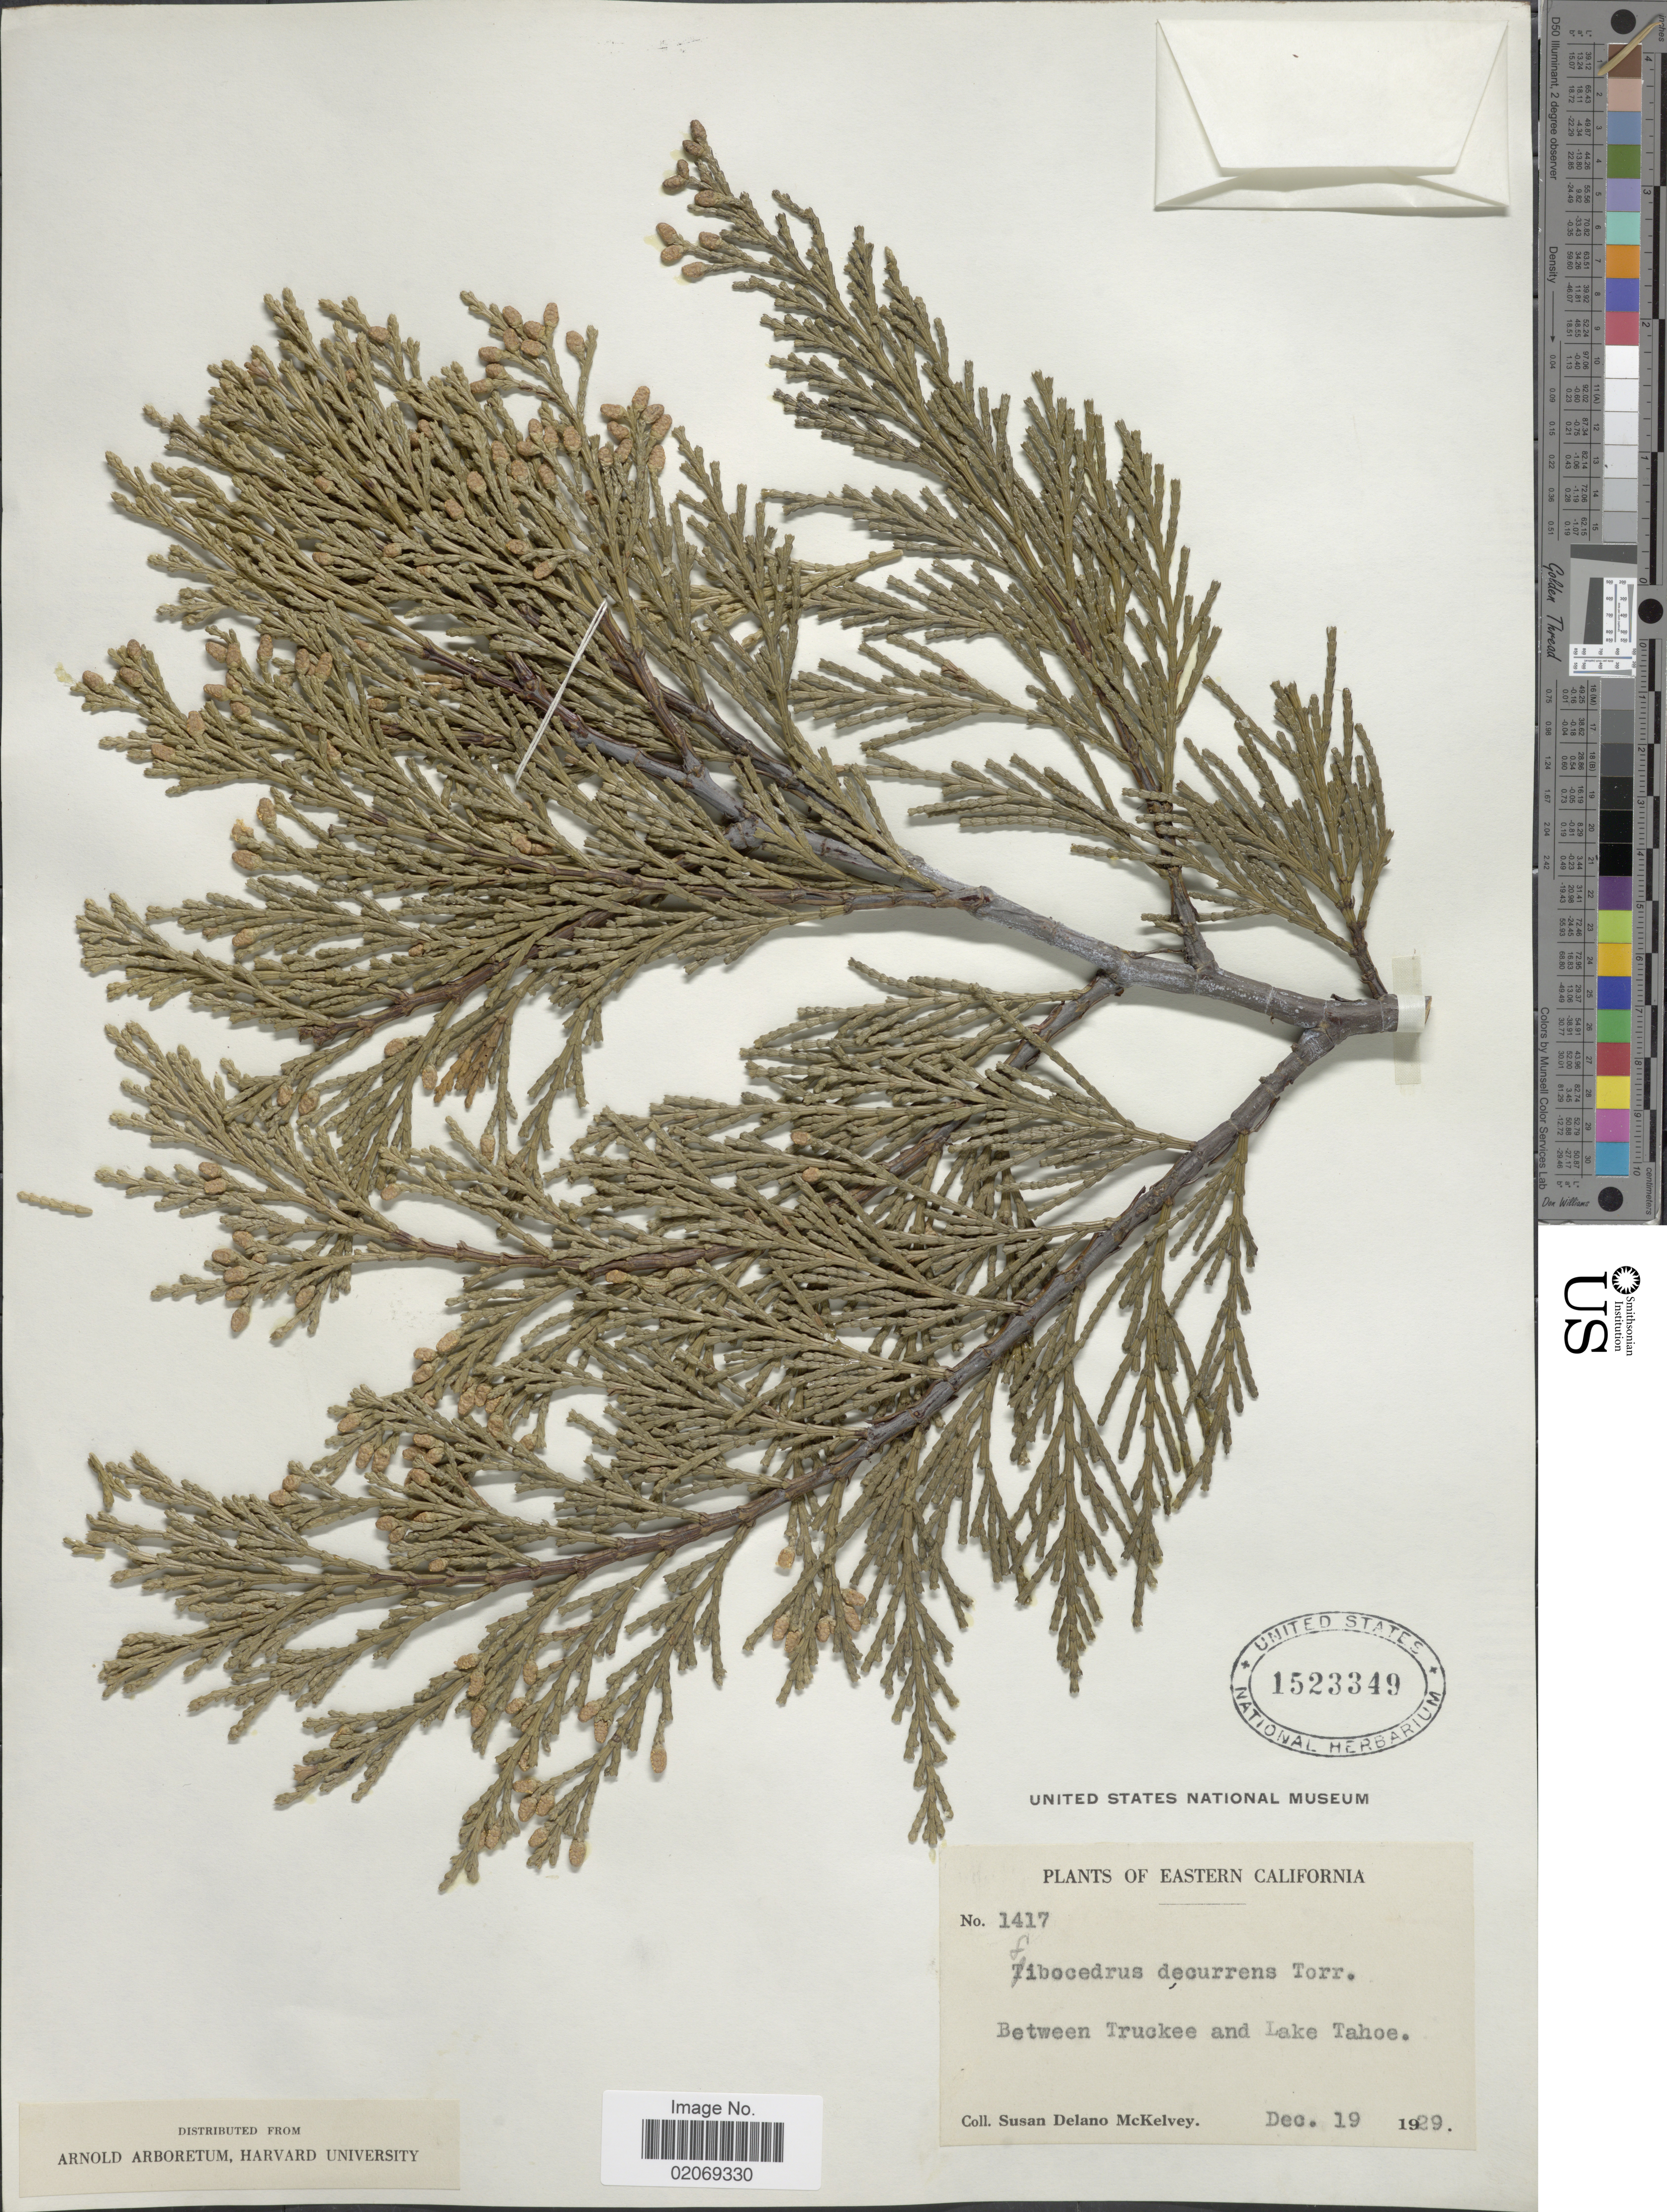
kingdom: Plantae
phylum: Tracheophyta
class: Pinopsida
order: Pinales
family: Cupressaceae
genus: Libocedrus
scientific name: Libocedrus decurrens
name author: Torr.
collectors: S. A. McKelvey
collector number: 1417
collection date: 1929-12-19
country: United States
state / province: California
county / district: Nevada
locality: Eastern California, Between Truckee and Lake Tahoe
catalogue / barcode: US 1523349